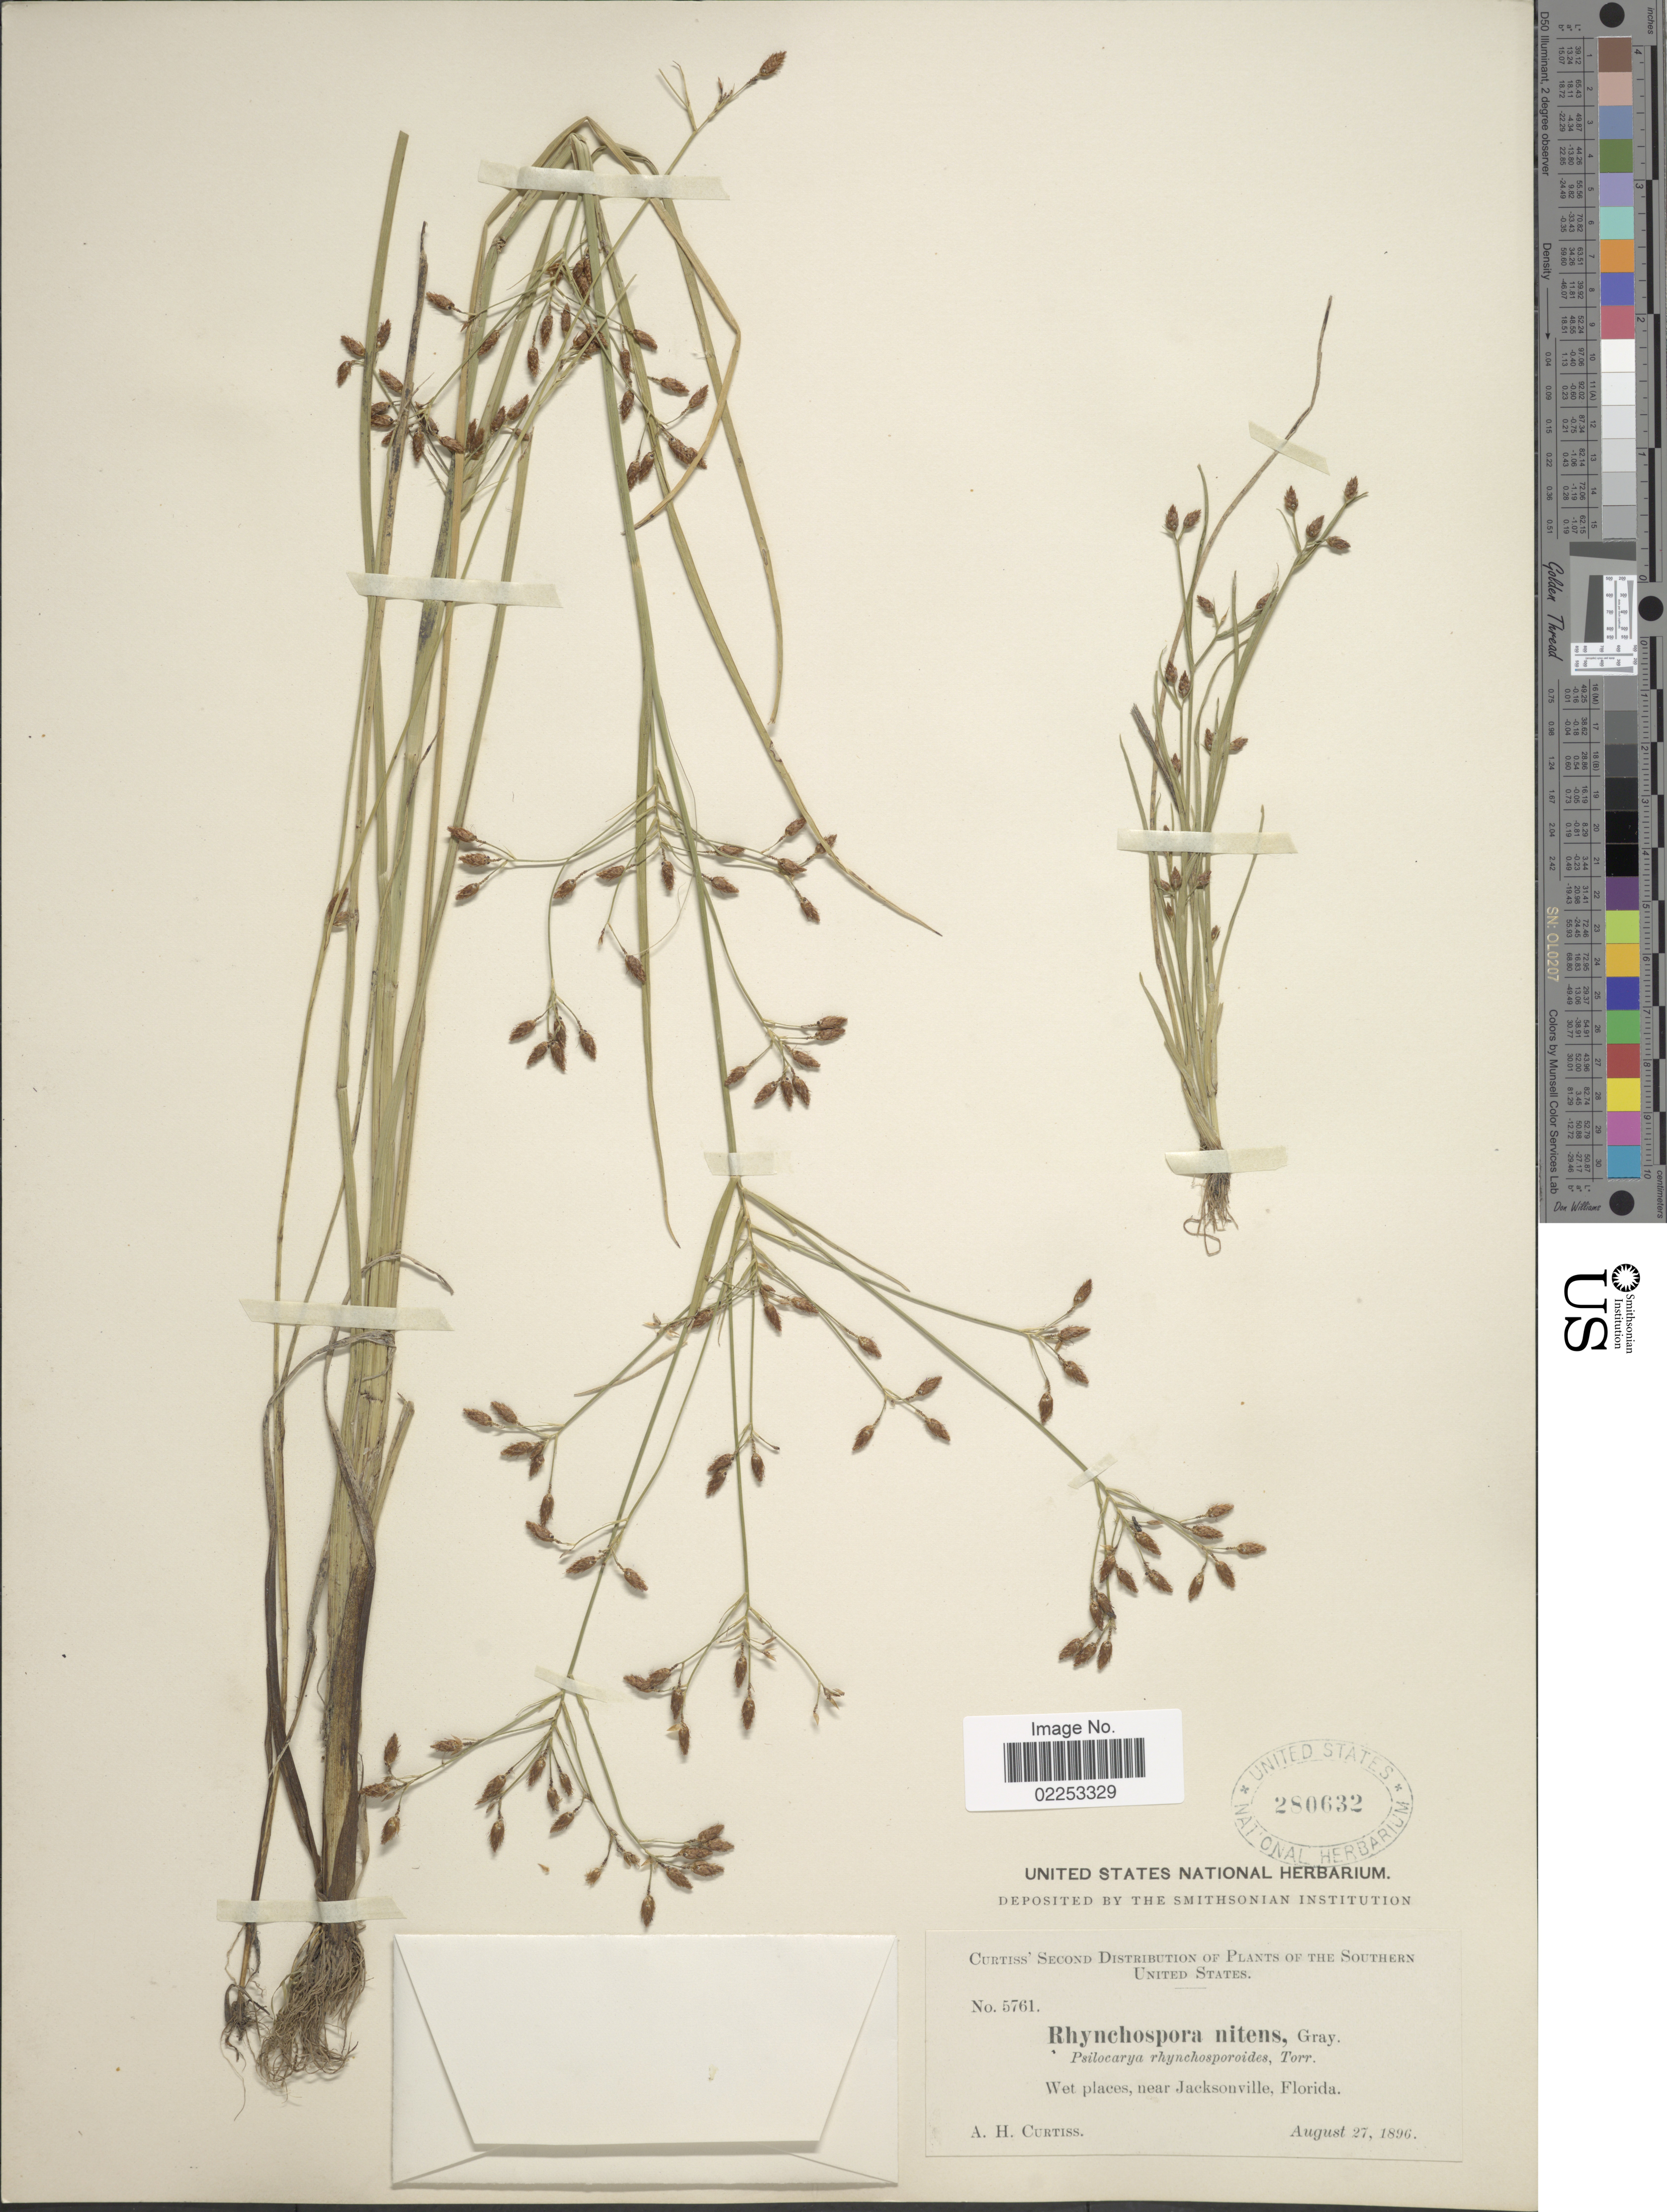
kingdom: Plantae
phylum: Tracheophyta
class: Liliopsida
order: Poales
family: Cyperaceae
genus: Rhynchospora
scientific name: Rhynchospora scirpoides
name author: (Torr.) Griseb.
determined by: Strong, Mark T., (BOT), Smithsonian Institution - National Museum of Natural History (UNITED STATES)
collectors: A. H. Curtiss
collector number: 5761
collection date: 1896-08-27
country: United States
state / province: Florida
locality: The Southern United States, Wet places, near Jacksonville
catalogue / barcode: US 280632